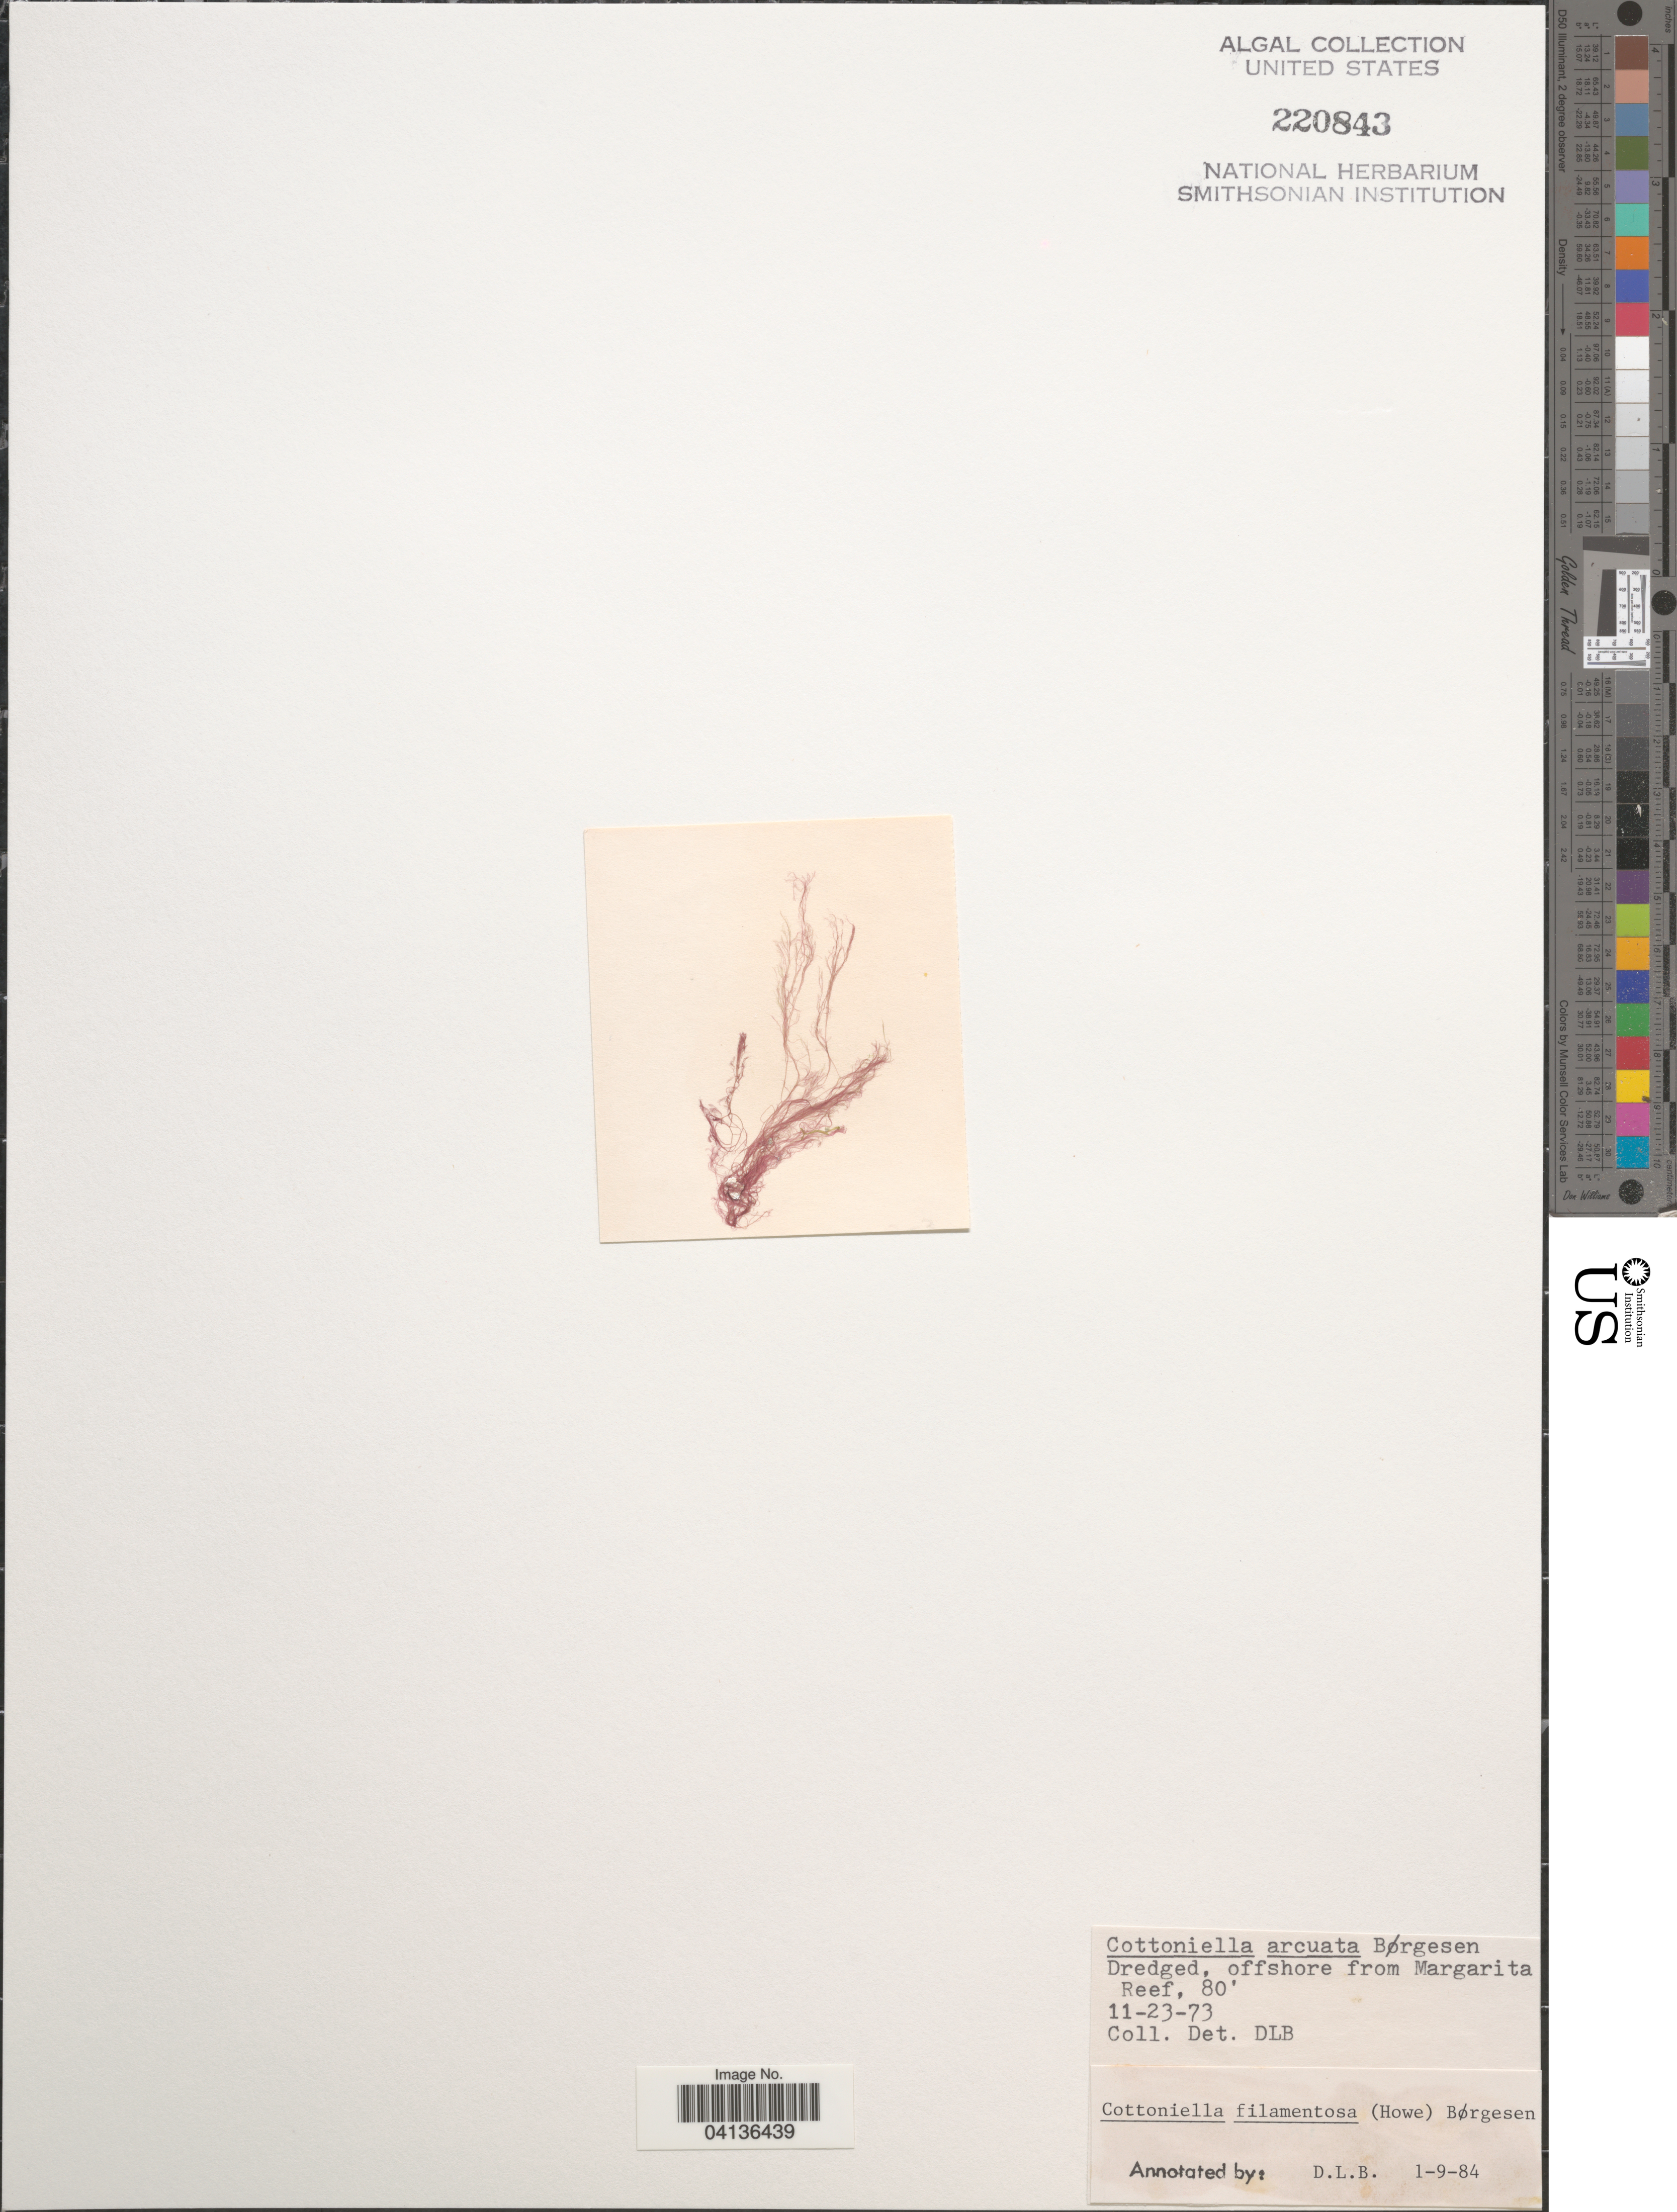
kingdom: Plantae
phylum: Rhodophyta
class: Florideophyceae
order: Ceramiales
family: Sarcomeniaceae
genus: Cottoniella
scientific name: Cottoniella filamentosa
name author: (M. Howe) Børgesen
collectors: D. L. B.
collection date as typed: Transcribed d/m/y: 23/11/73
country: Puerto Rico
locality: Dredged, offshore from Margarita Reef.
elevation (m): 24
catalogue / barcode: US 220843